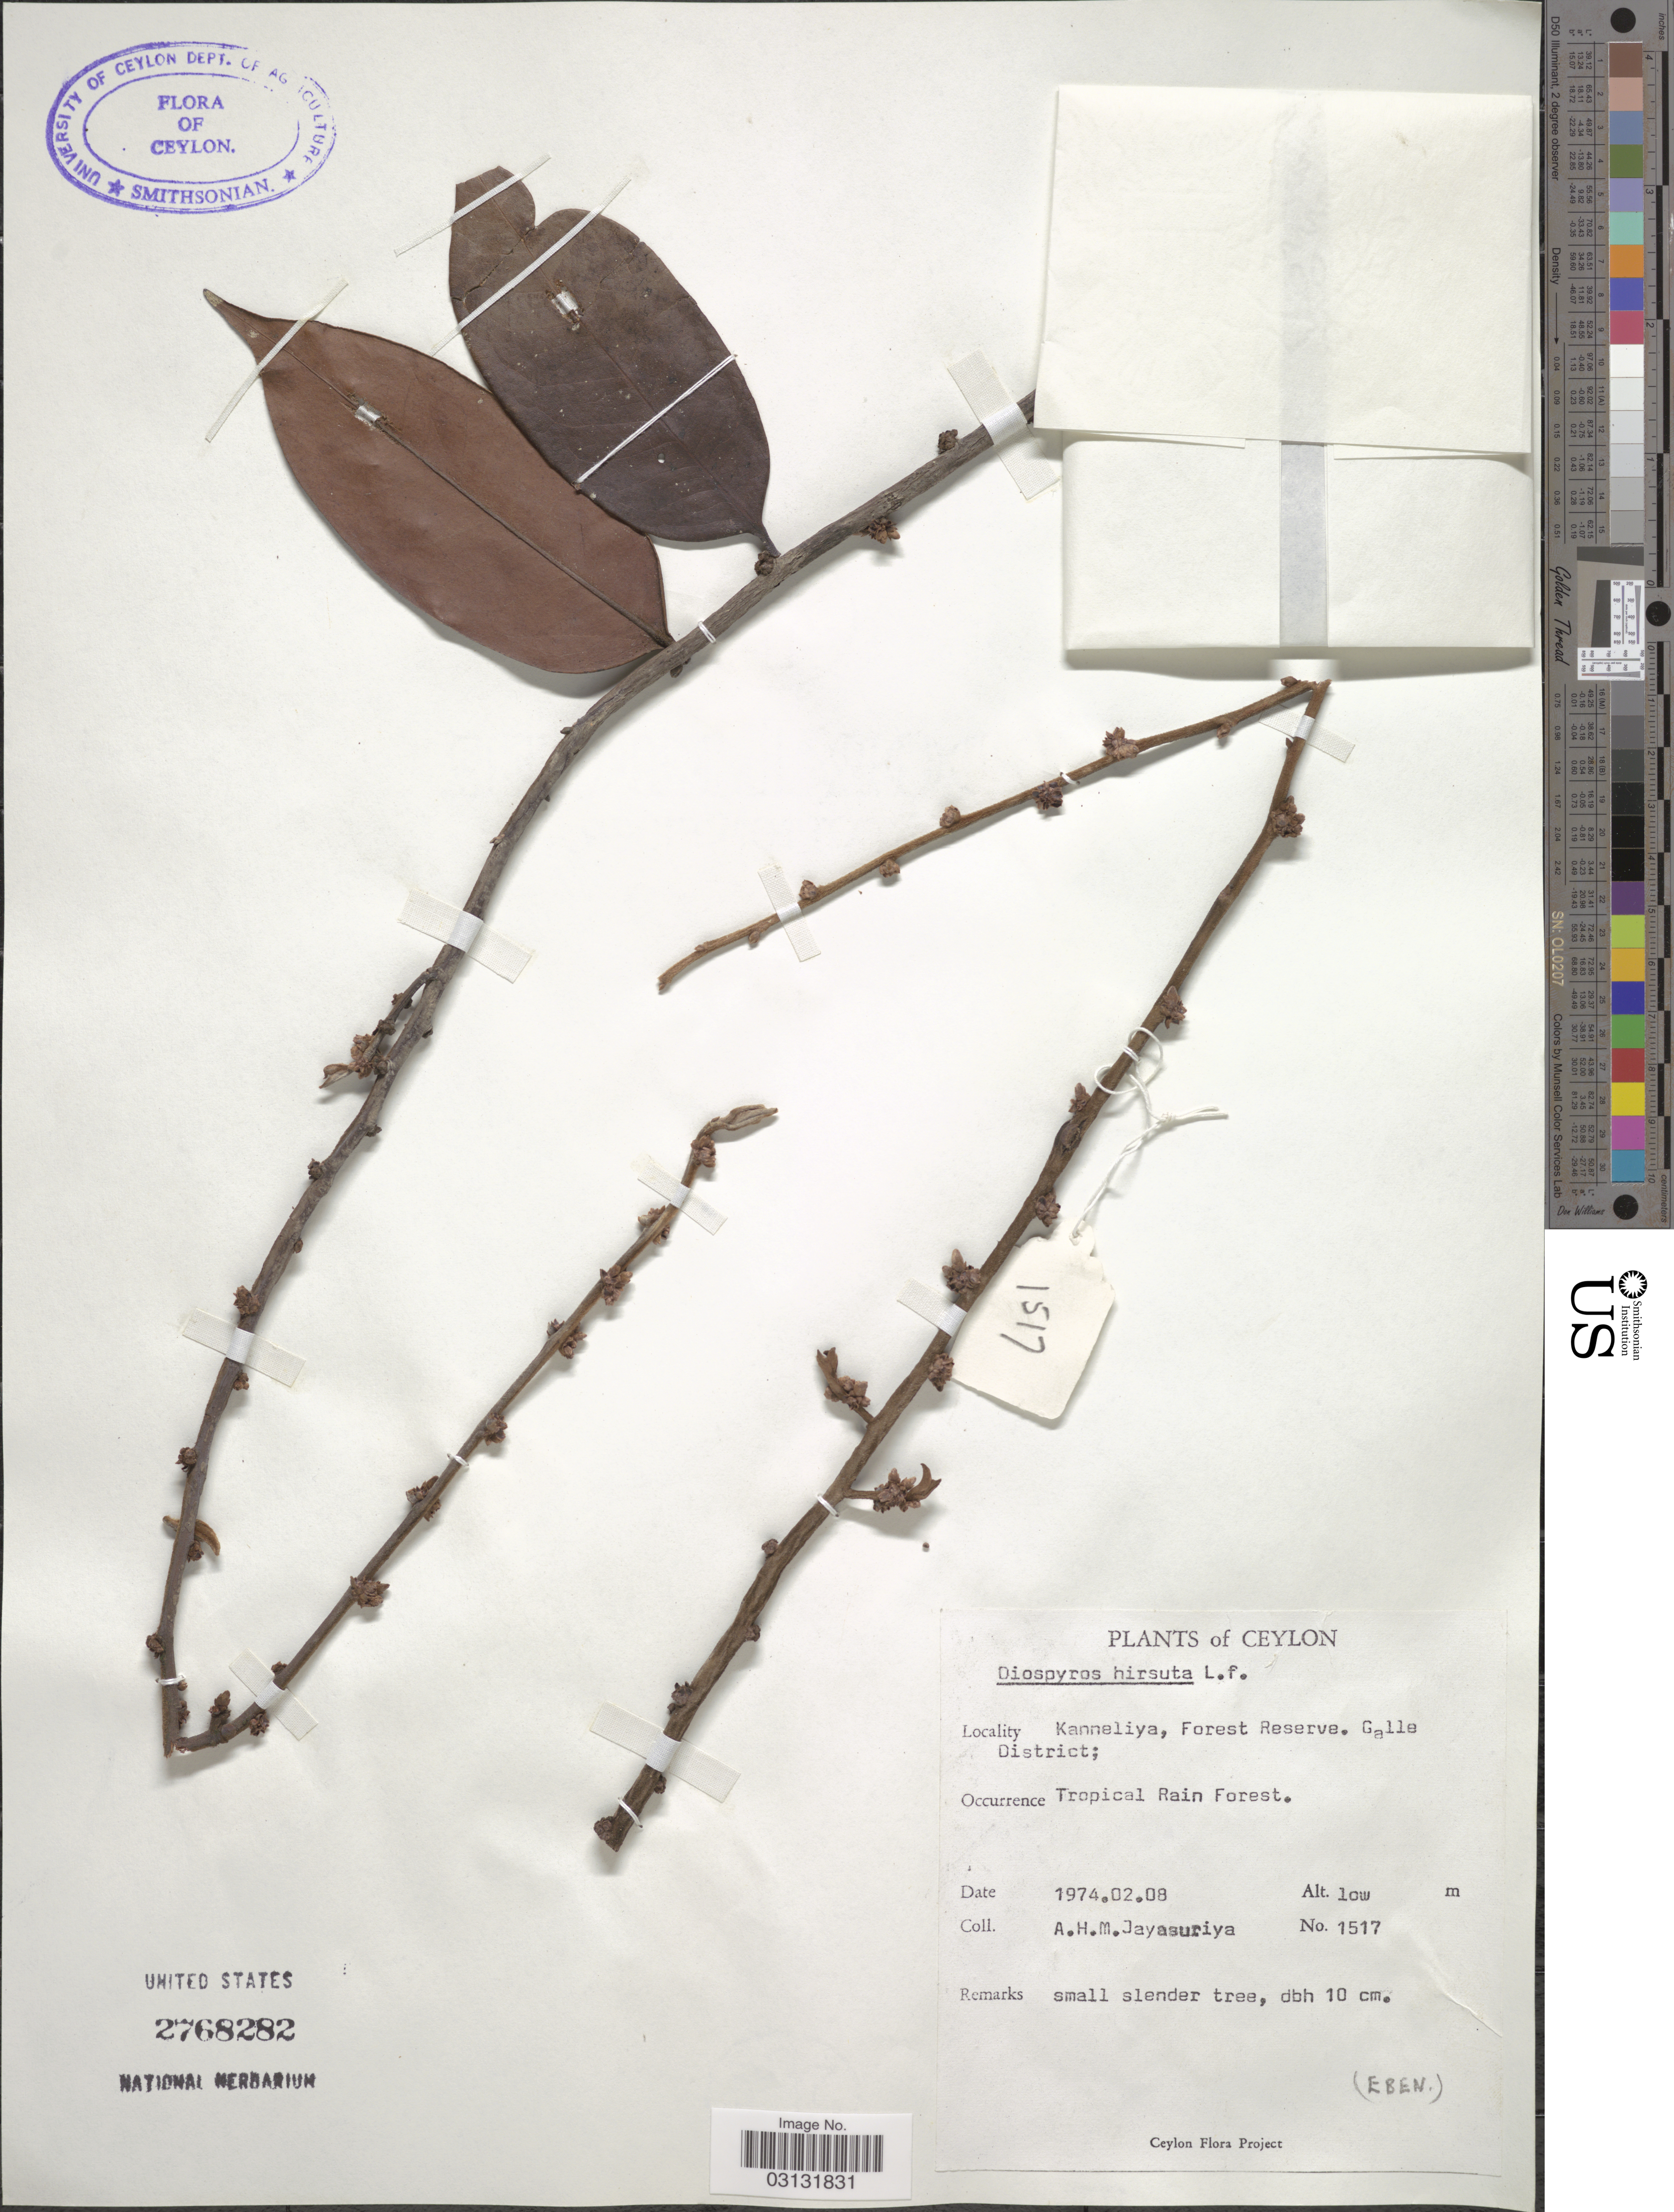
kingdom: Plantae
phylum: Tracheophyta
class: Magnoliopsida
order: Ericales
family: Ebenaceae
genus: Diospyros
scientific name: Diospyros hirsuta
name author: L. f.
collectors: A. H. Jayasuriya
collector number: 1517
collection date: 1974-02-08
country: Sri Lanka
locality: Ceylon. Kanneliya, Forest Reserve. Galle District. Tropical Rain Forest.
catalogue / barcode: US 2768282